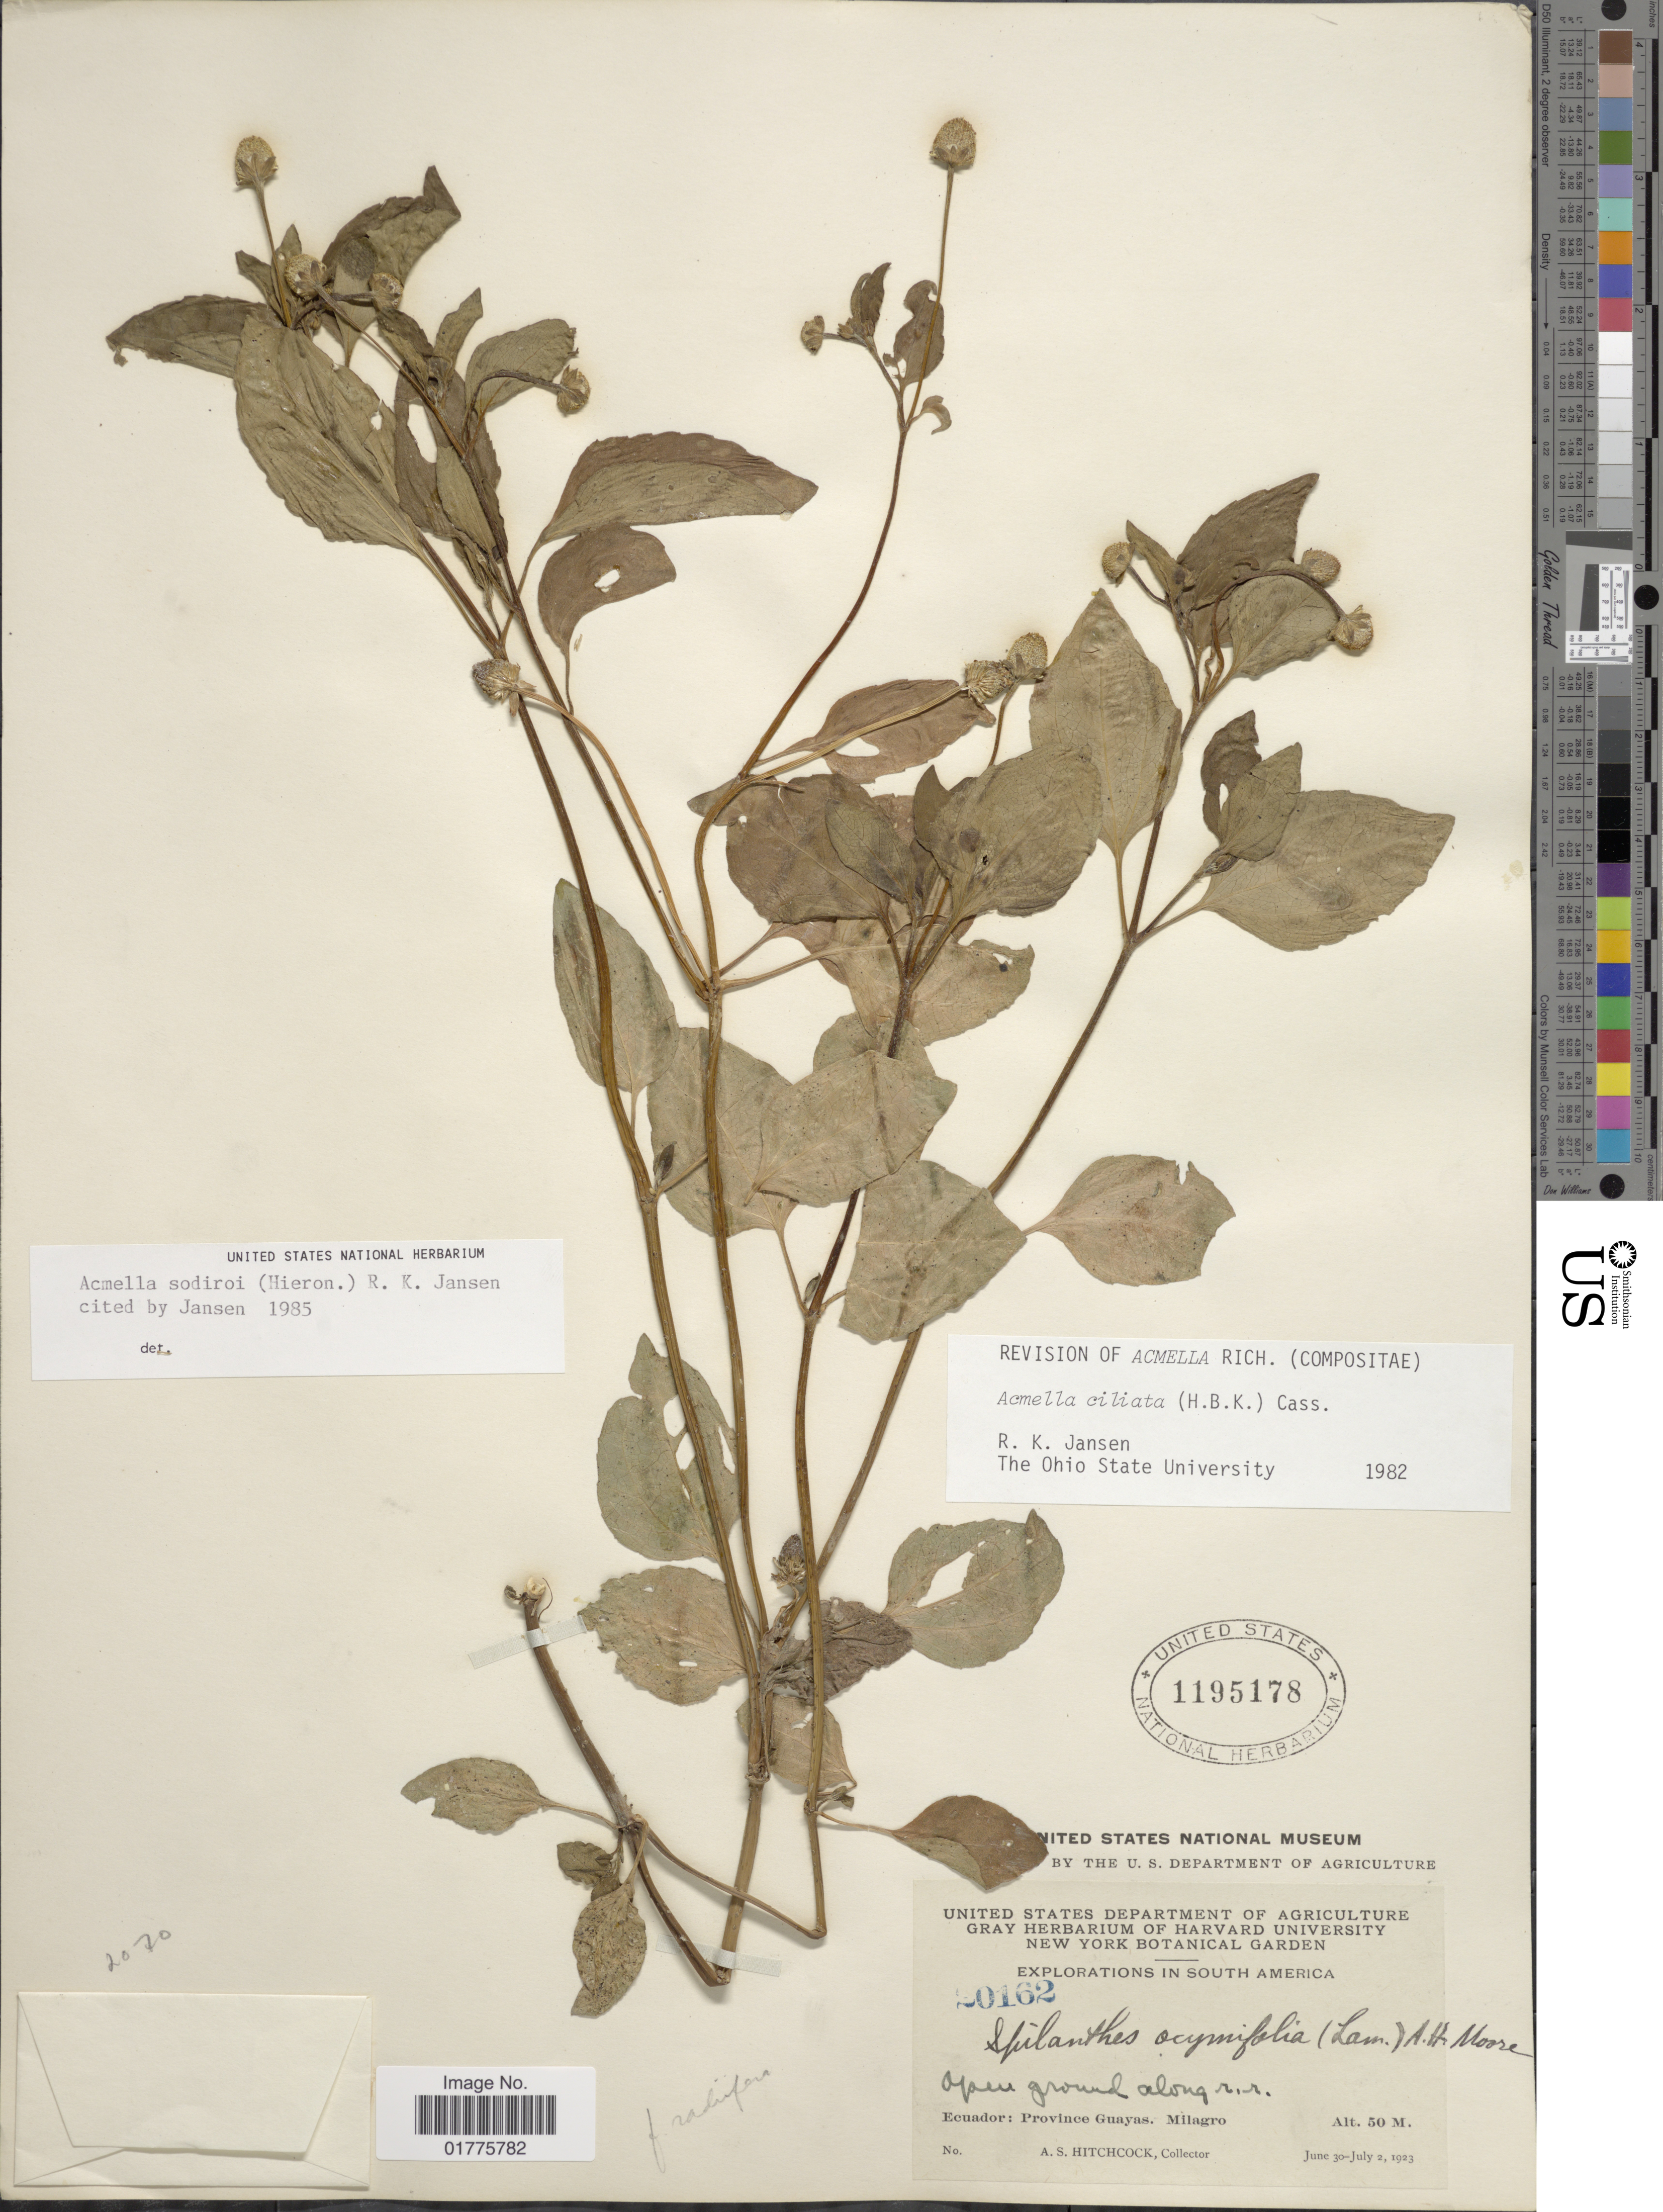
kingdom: Plantae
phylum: Tracheophyta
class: Magnoliopsida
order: Asterales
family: Asteraceae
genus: Acmella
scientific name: Acmella sodiroi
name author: (Hieron.) R.K. Jansen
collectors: A. S. Hitchcock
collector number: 20162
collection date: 1923-06-30/1923-07-02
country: Ecuador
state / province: Guayas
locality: Open ground along r. r., Milagro, South America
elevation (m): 50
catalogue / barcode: US 1195178